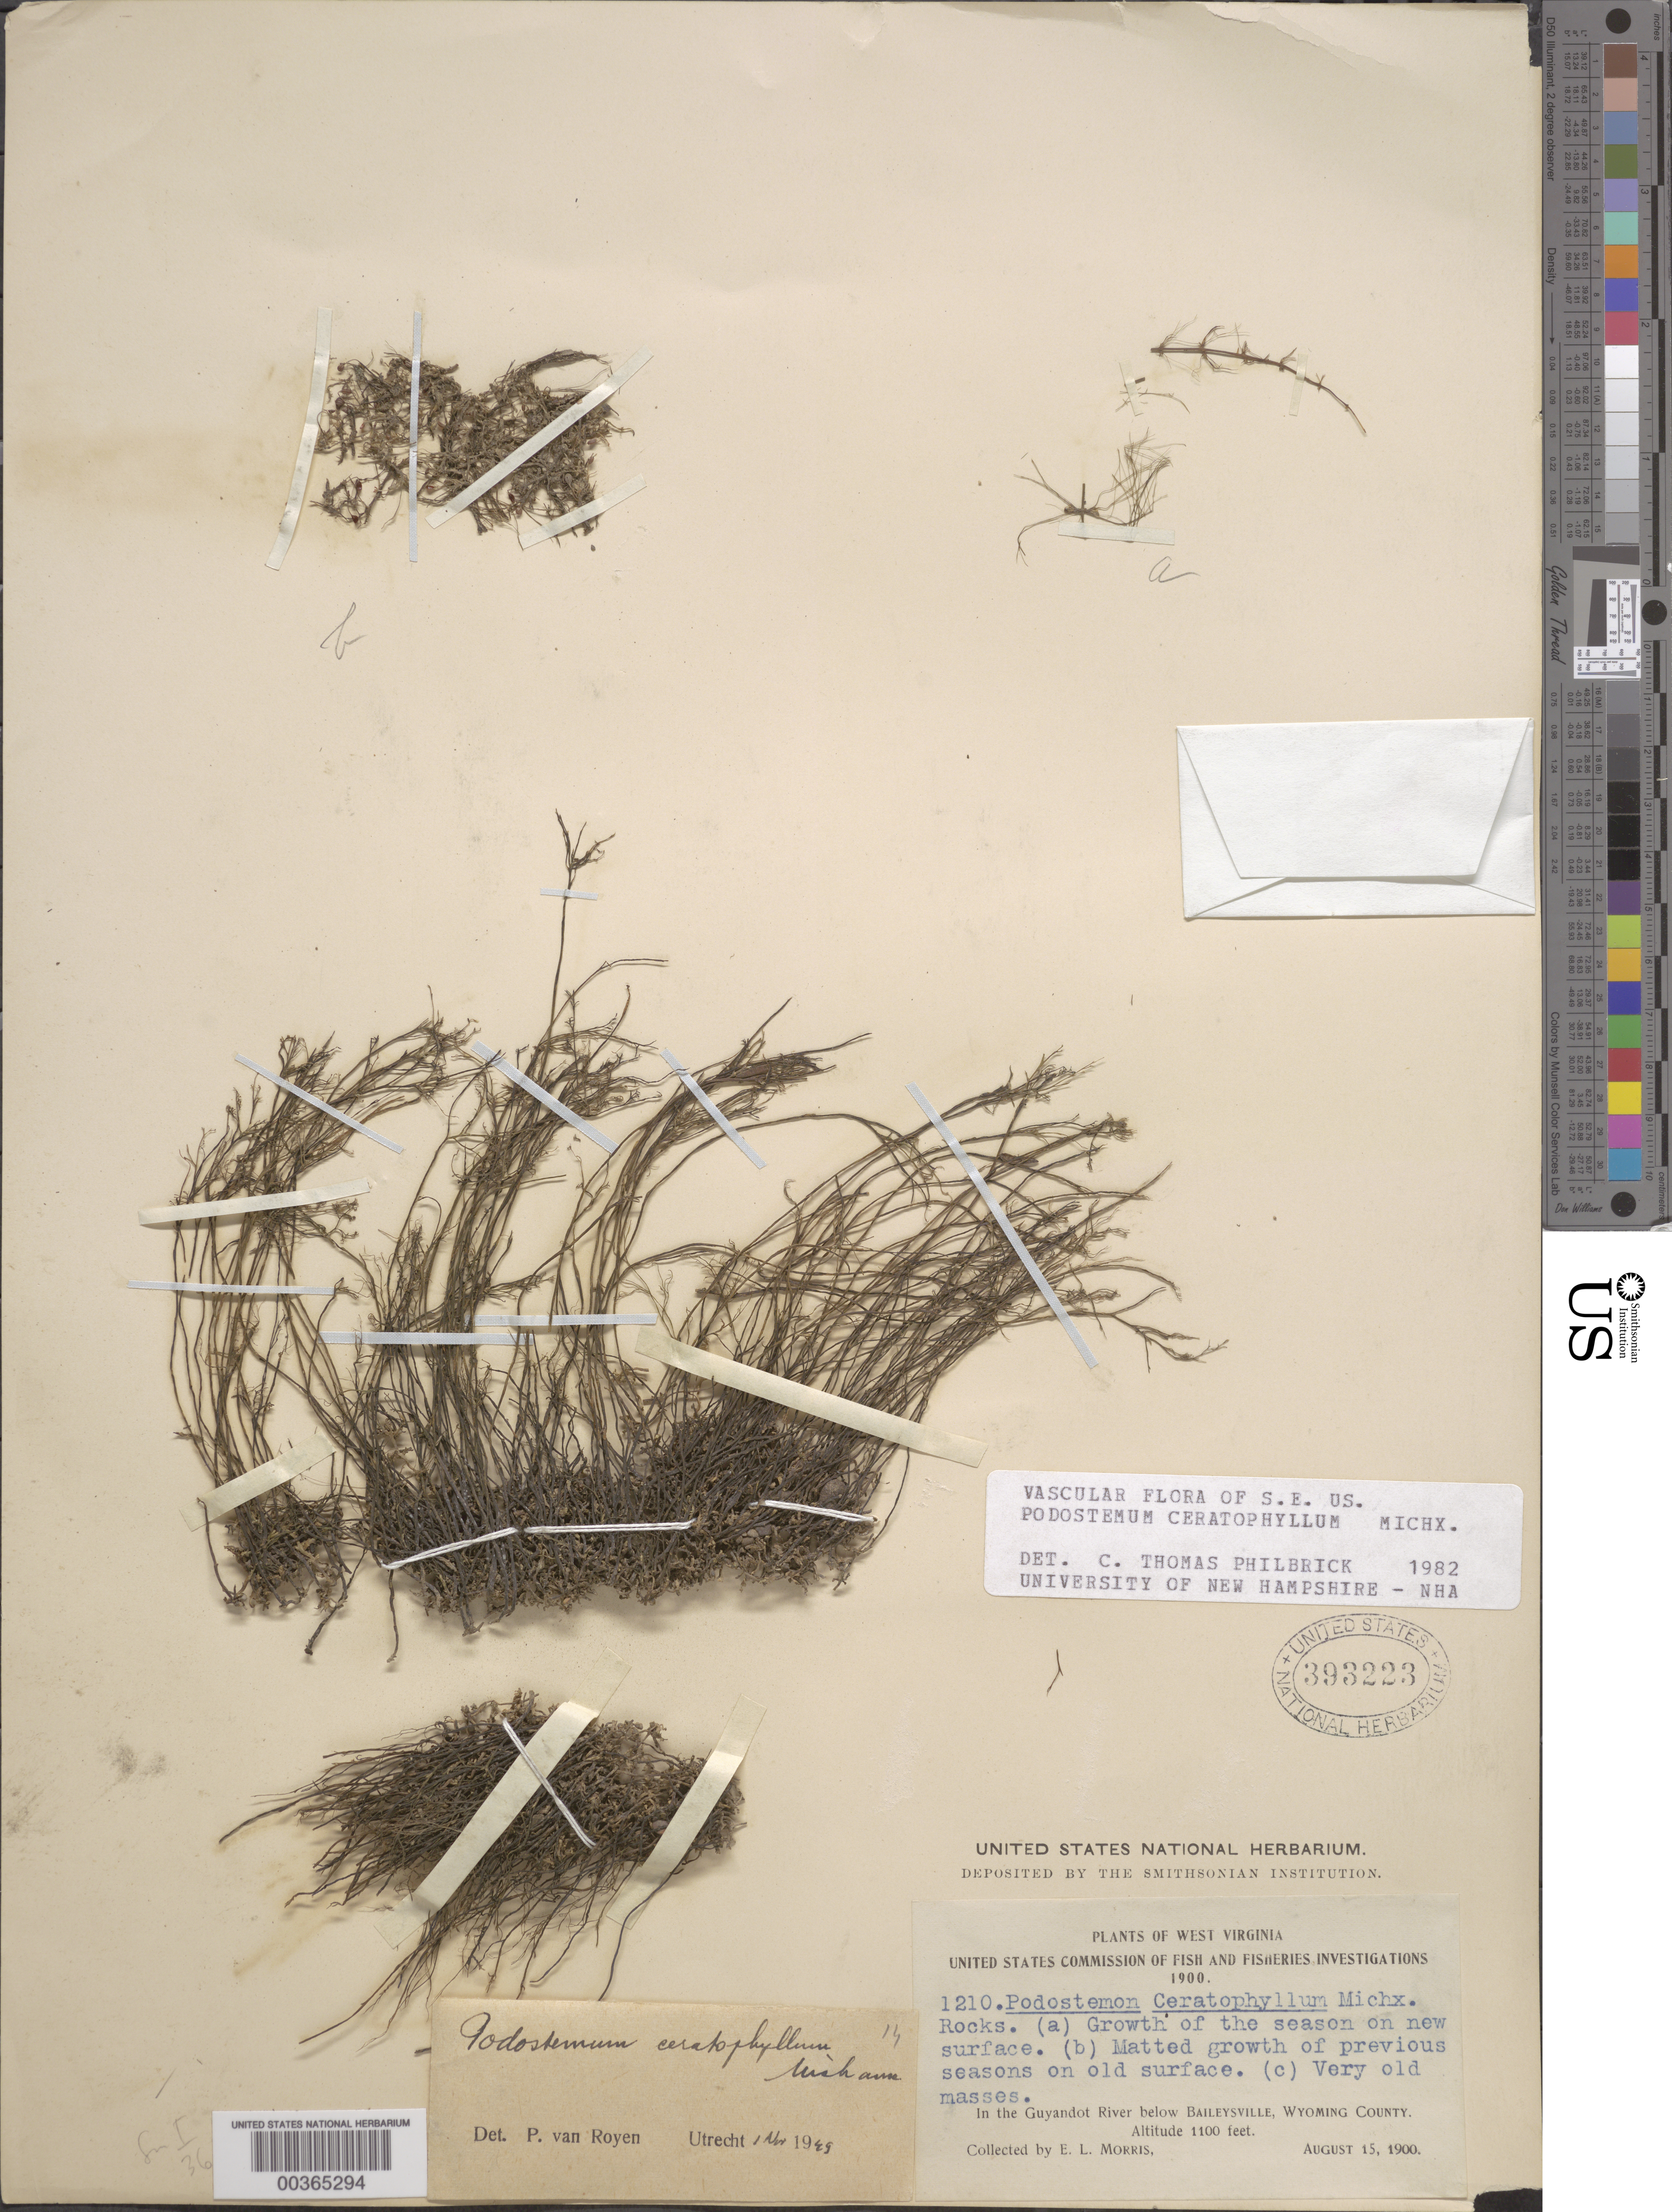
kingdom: Plantae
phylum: Tracheophyta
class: Magnoliopsida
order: Malpighiales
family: Podostemaceae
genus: Podostemum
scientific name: Podostemum ceratophylllum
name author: Michx.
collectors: E. L. Morris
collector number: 1210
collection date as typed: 15 Aug 1900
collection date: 1900-08-15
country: United States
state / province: West Virginia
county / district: Wyoming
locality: Guyandot river below baileysville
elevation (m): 335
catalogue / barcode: US 393223